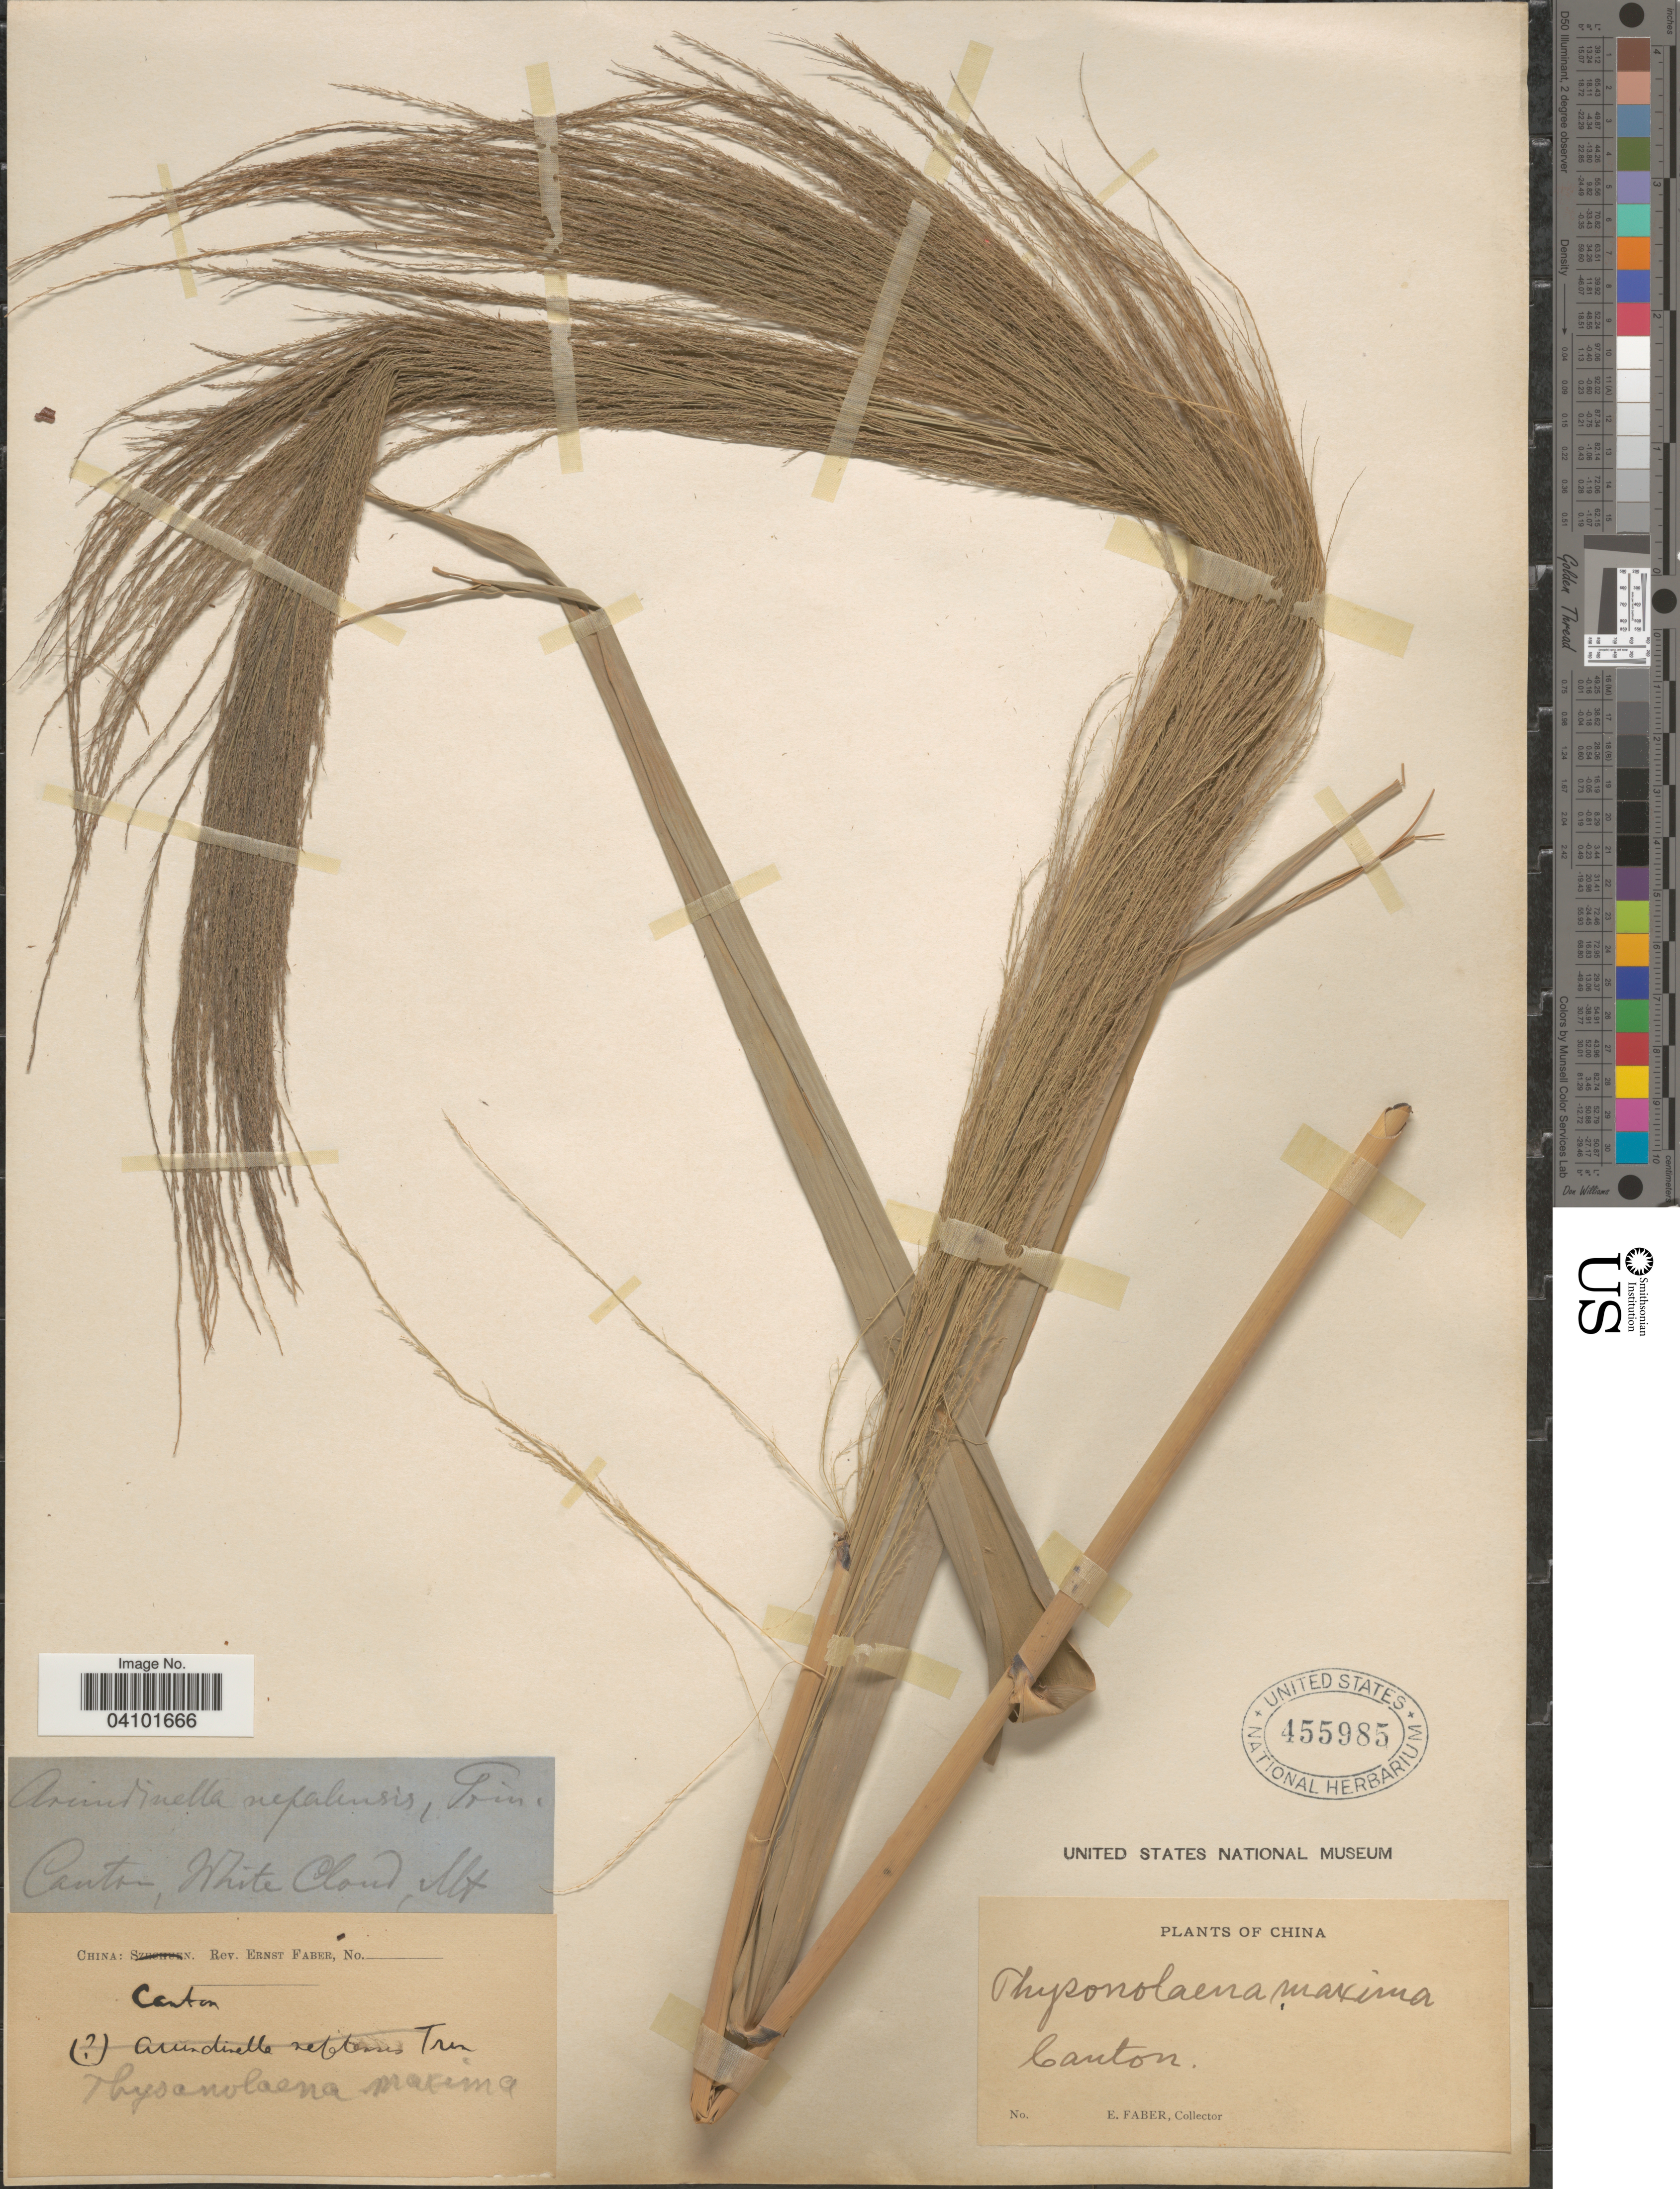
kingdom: Plantae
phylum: Tracheophyta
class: Liliopsida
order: Poales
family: Poaceae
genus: Thysanolaena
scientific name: Thysanolaena latifolia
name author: (Roxb. ex Hornem.) Honda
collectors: E. Faber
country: China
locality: Canton, White Cloud Mt.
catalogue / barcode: US 455985